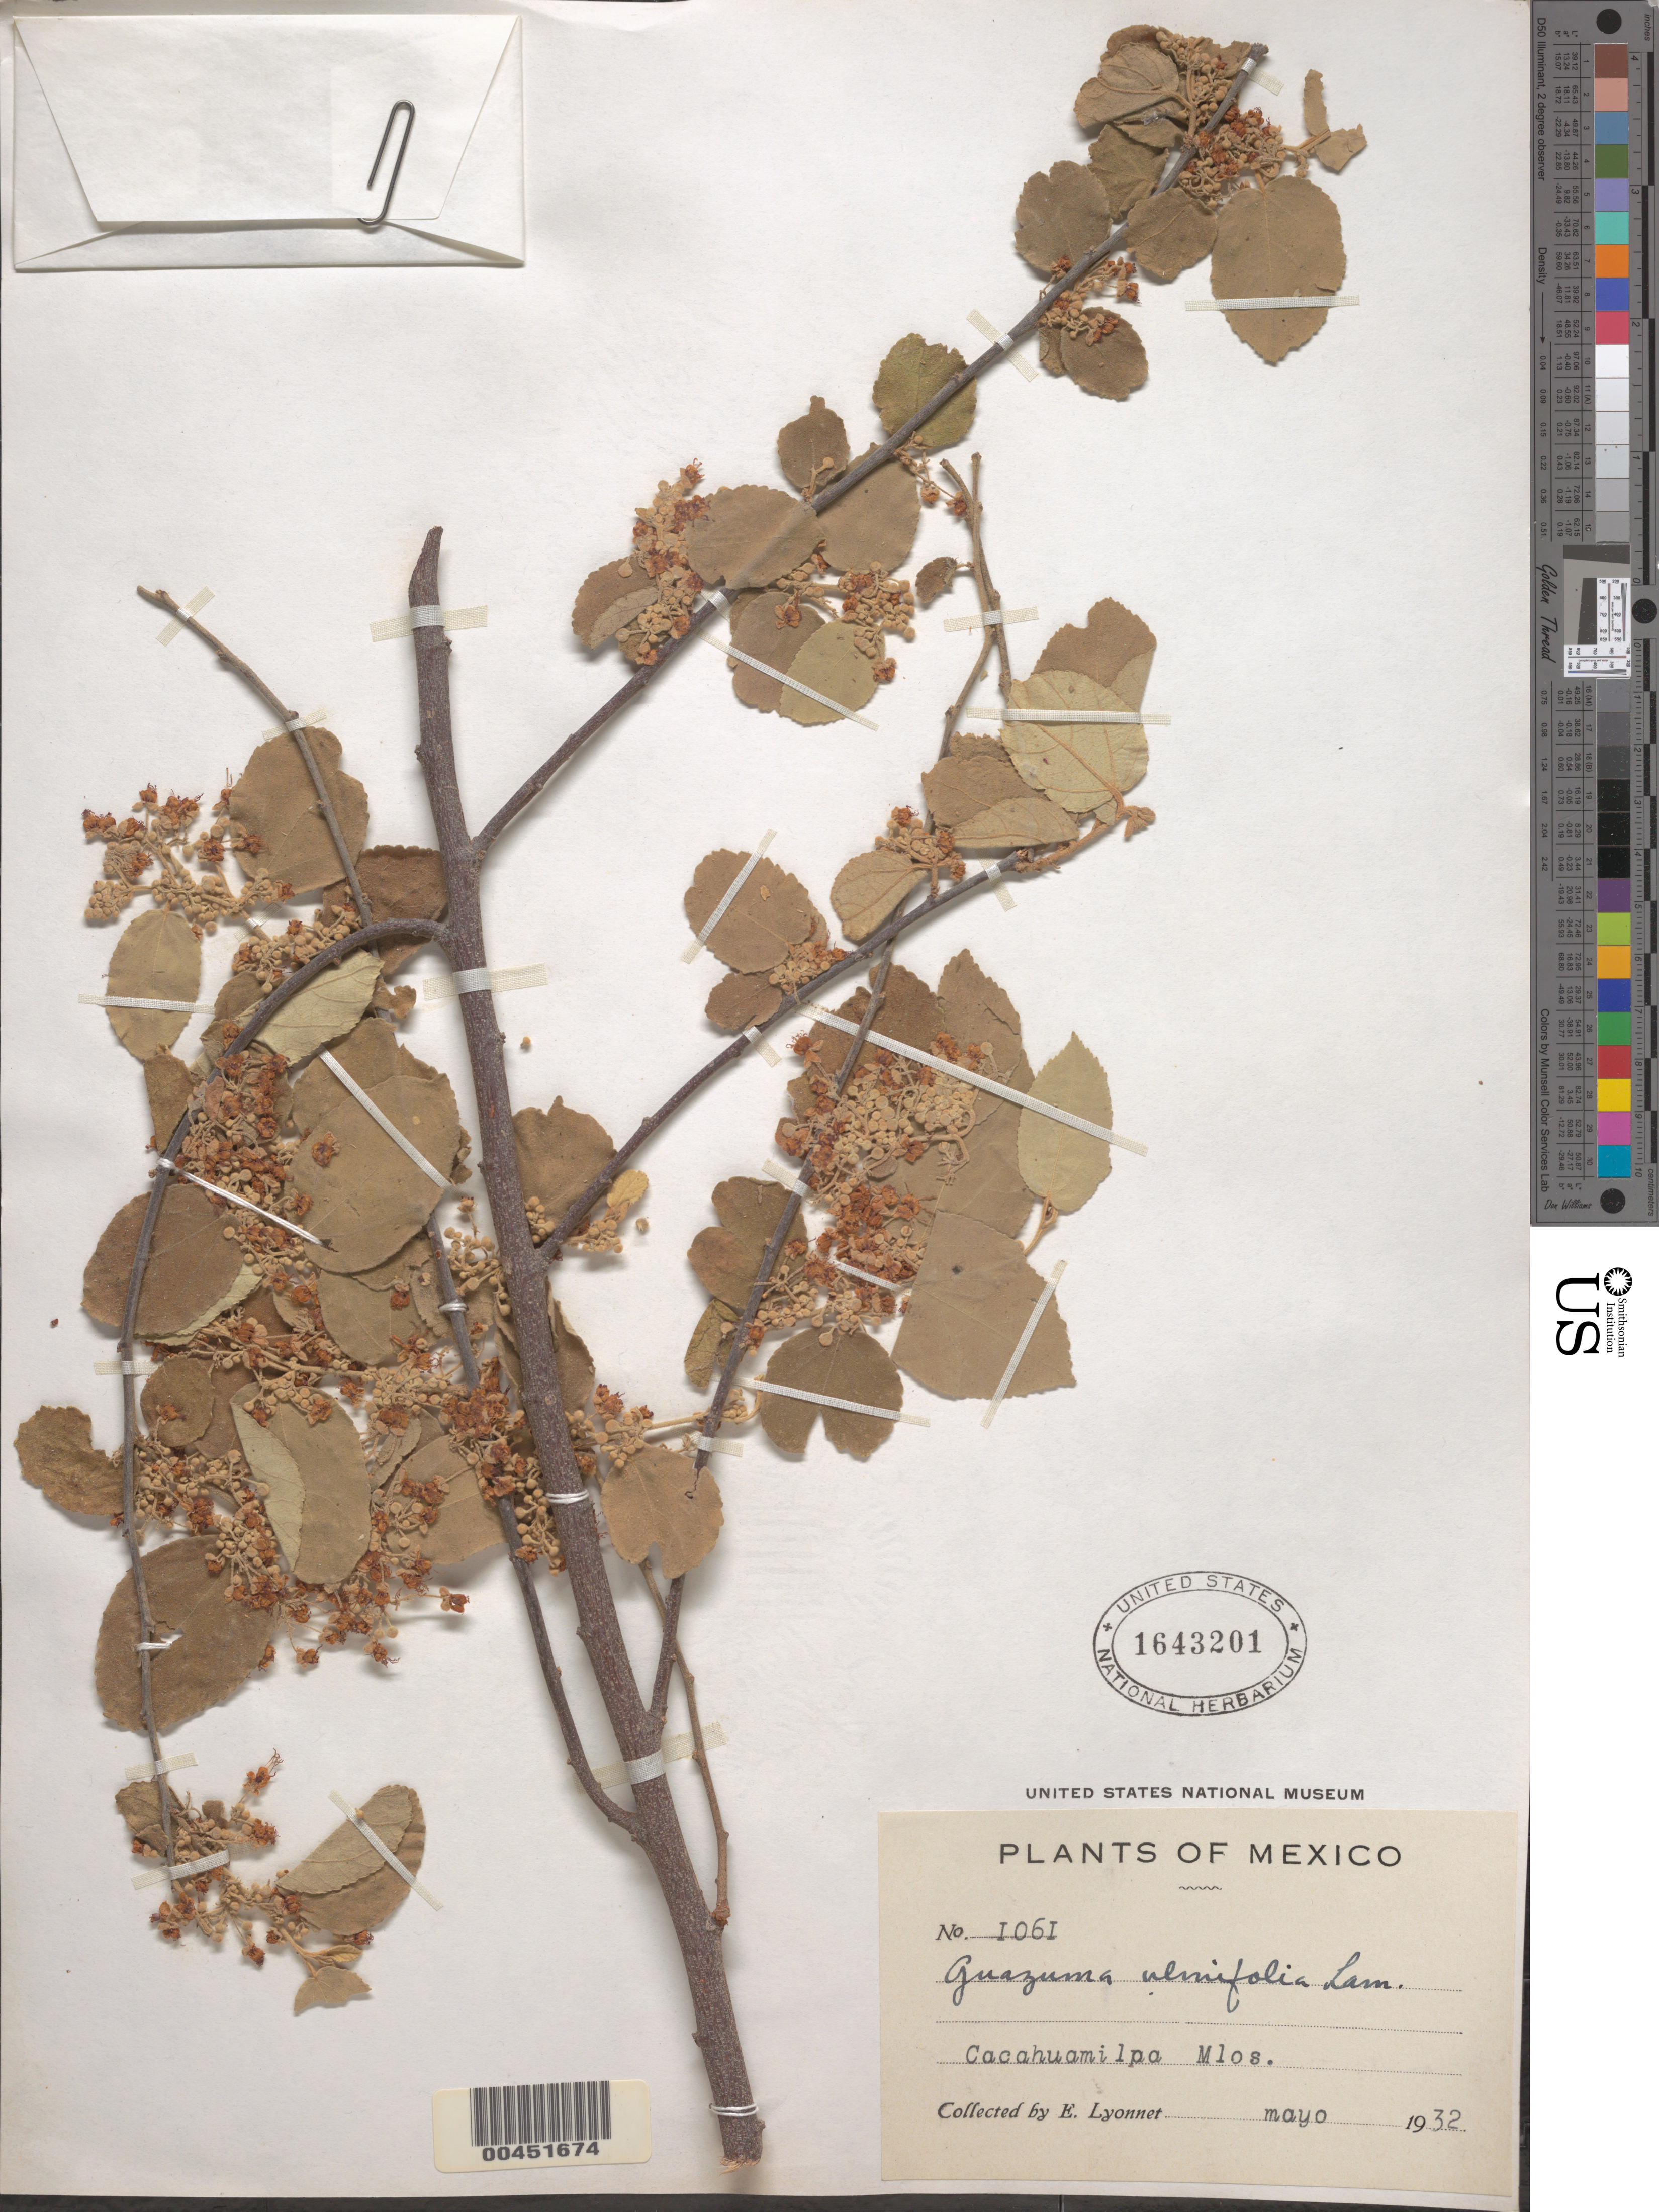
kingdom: Plantae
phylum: Tracheophyta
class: Magnoliopsida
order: Malvales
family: Malvaceae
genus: Guazuma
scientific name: Guazuma ulmifolia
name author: Lam.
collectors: Bro. E. Lyonnet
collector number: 1061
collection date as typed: May 1932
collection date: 1932-05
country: Mexico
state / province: Morelos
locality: Cacahuamilpa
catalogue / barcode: US 1643201